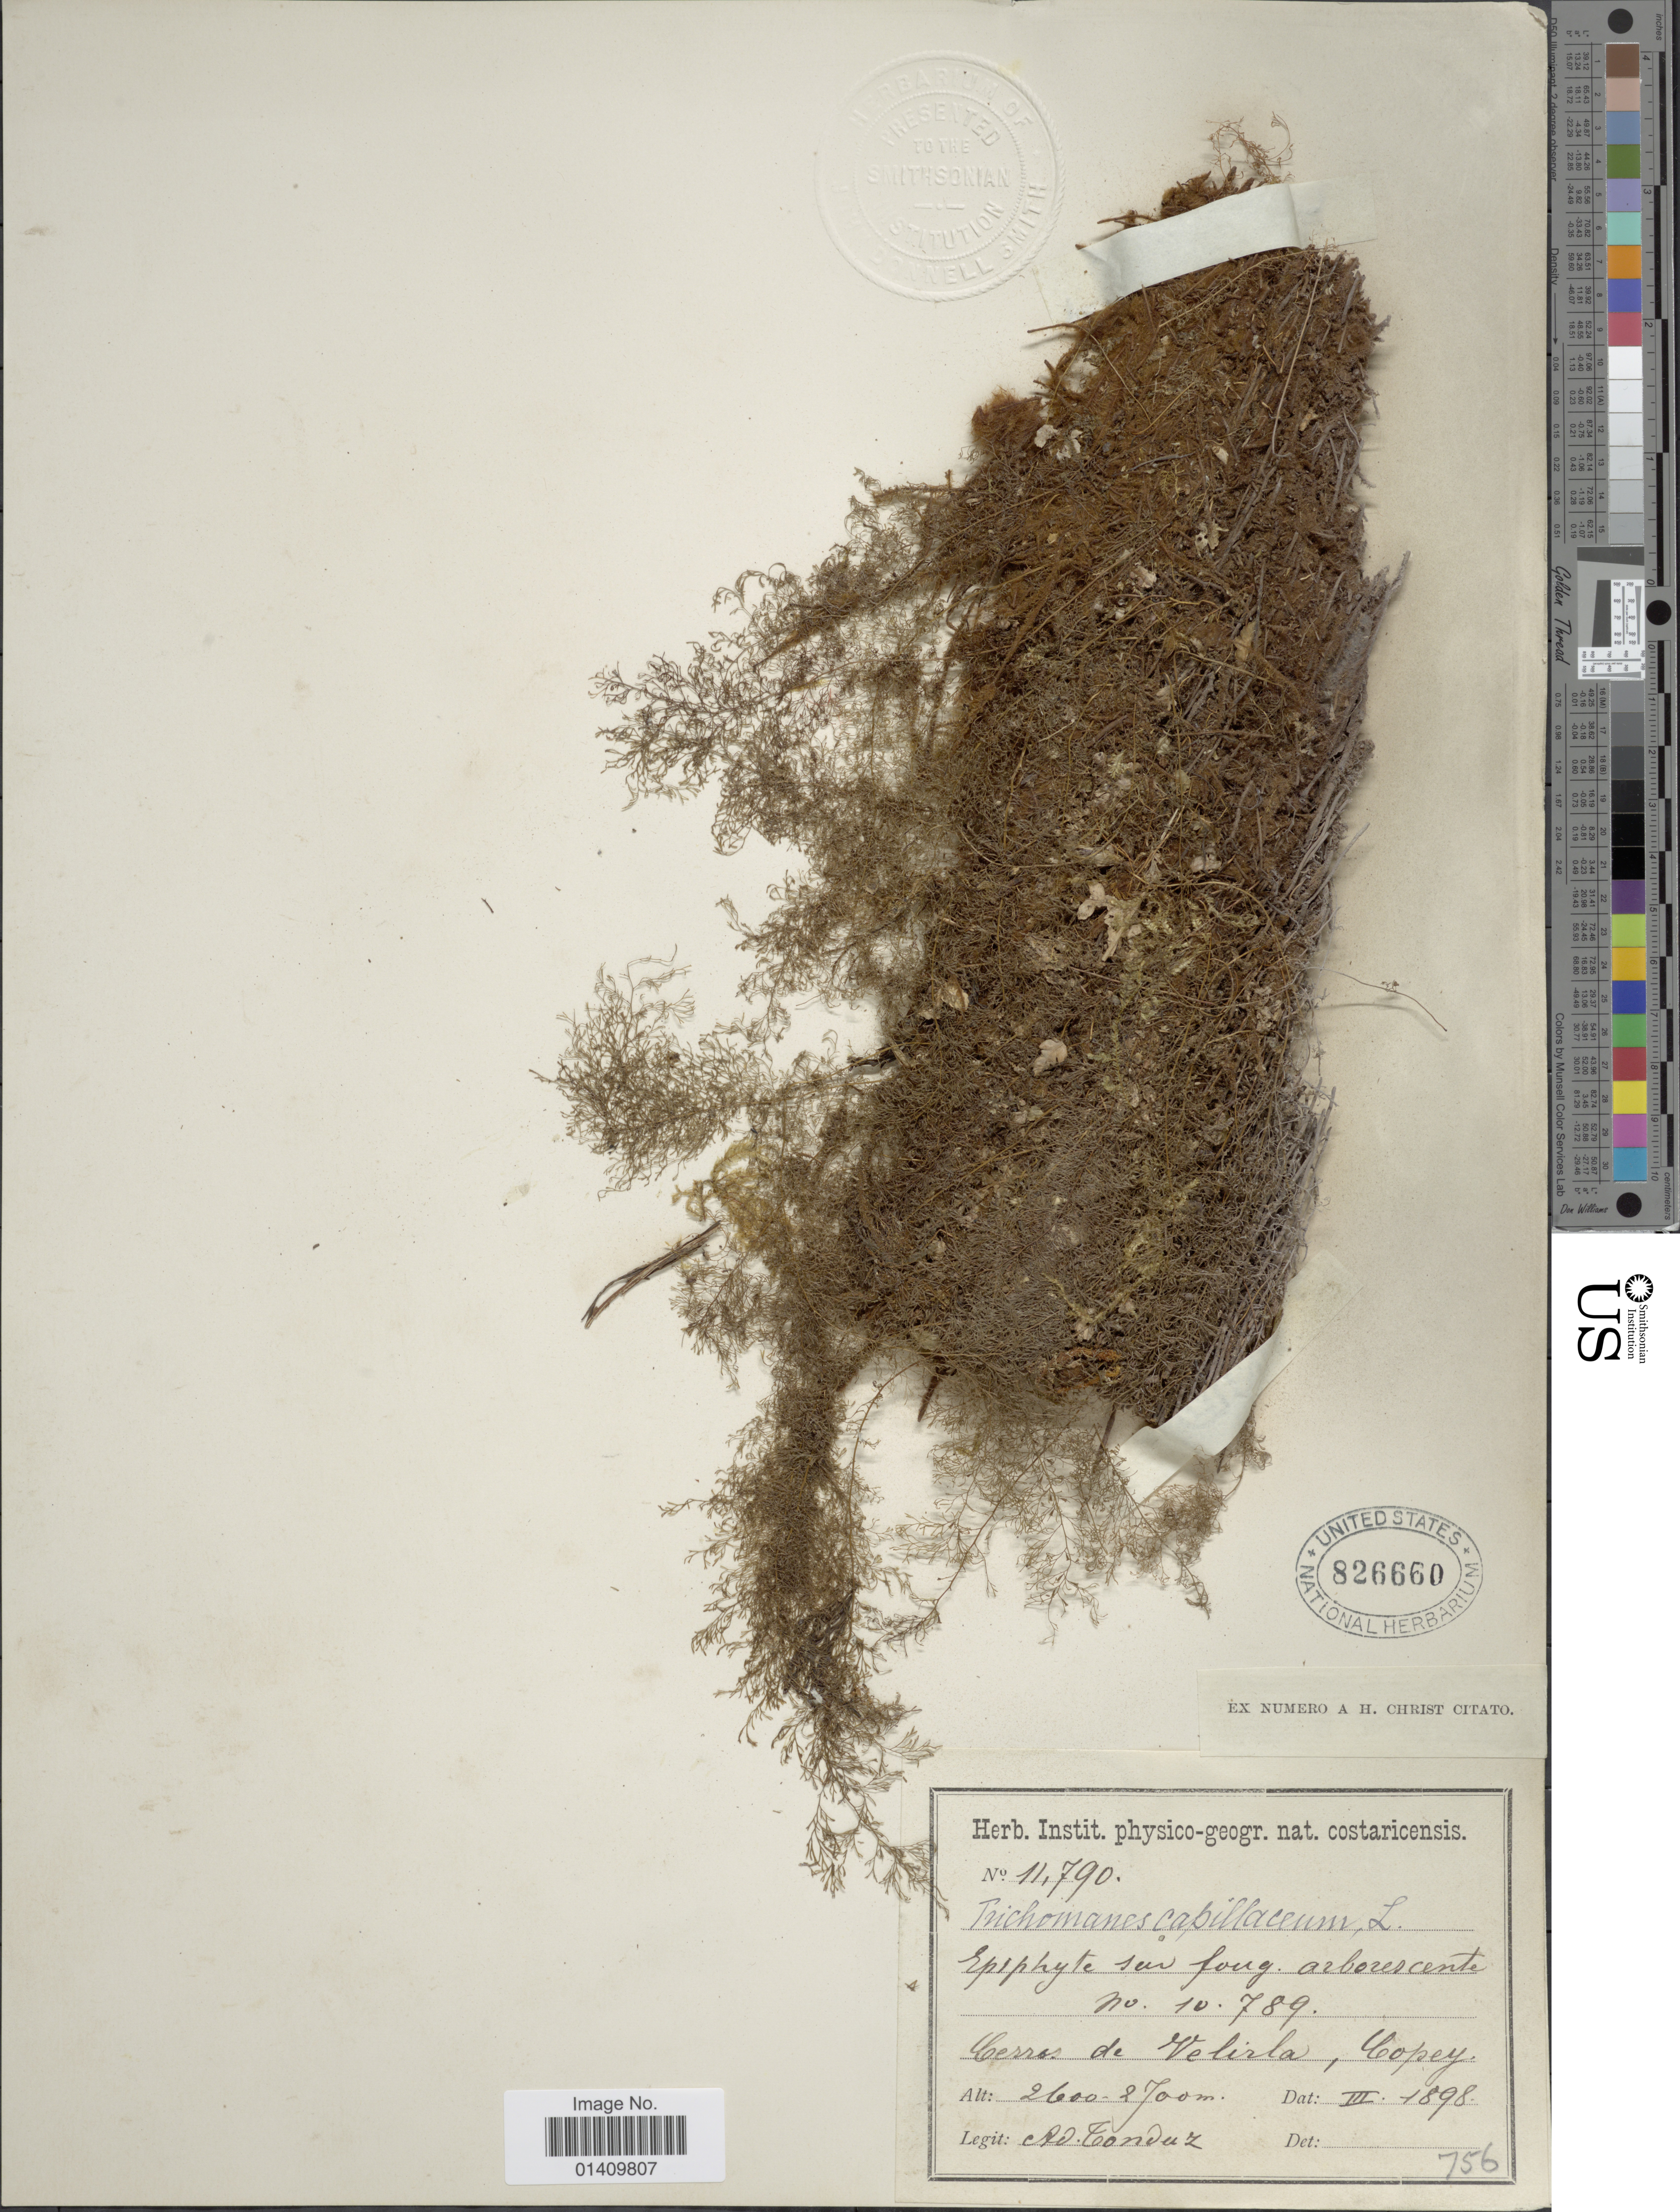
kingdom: Plantae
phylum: Tracheophyta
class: Polypodiopsida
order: Hymenophyllales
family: Hymenophyllaceae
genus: Polyphlebium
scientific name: Polyphlebium angustatum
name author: (Carmich.) Ebihara & Dubuisson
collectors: A. Tonduz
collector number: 11790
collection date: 1898-03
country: Costa Rica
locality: Cerros de Velirla Copey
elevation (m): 2600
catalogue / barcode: US 826660